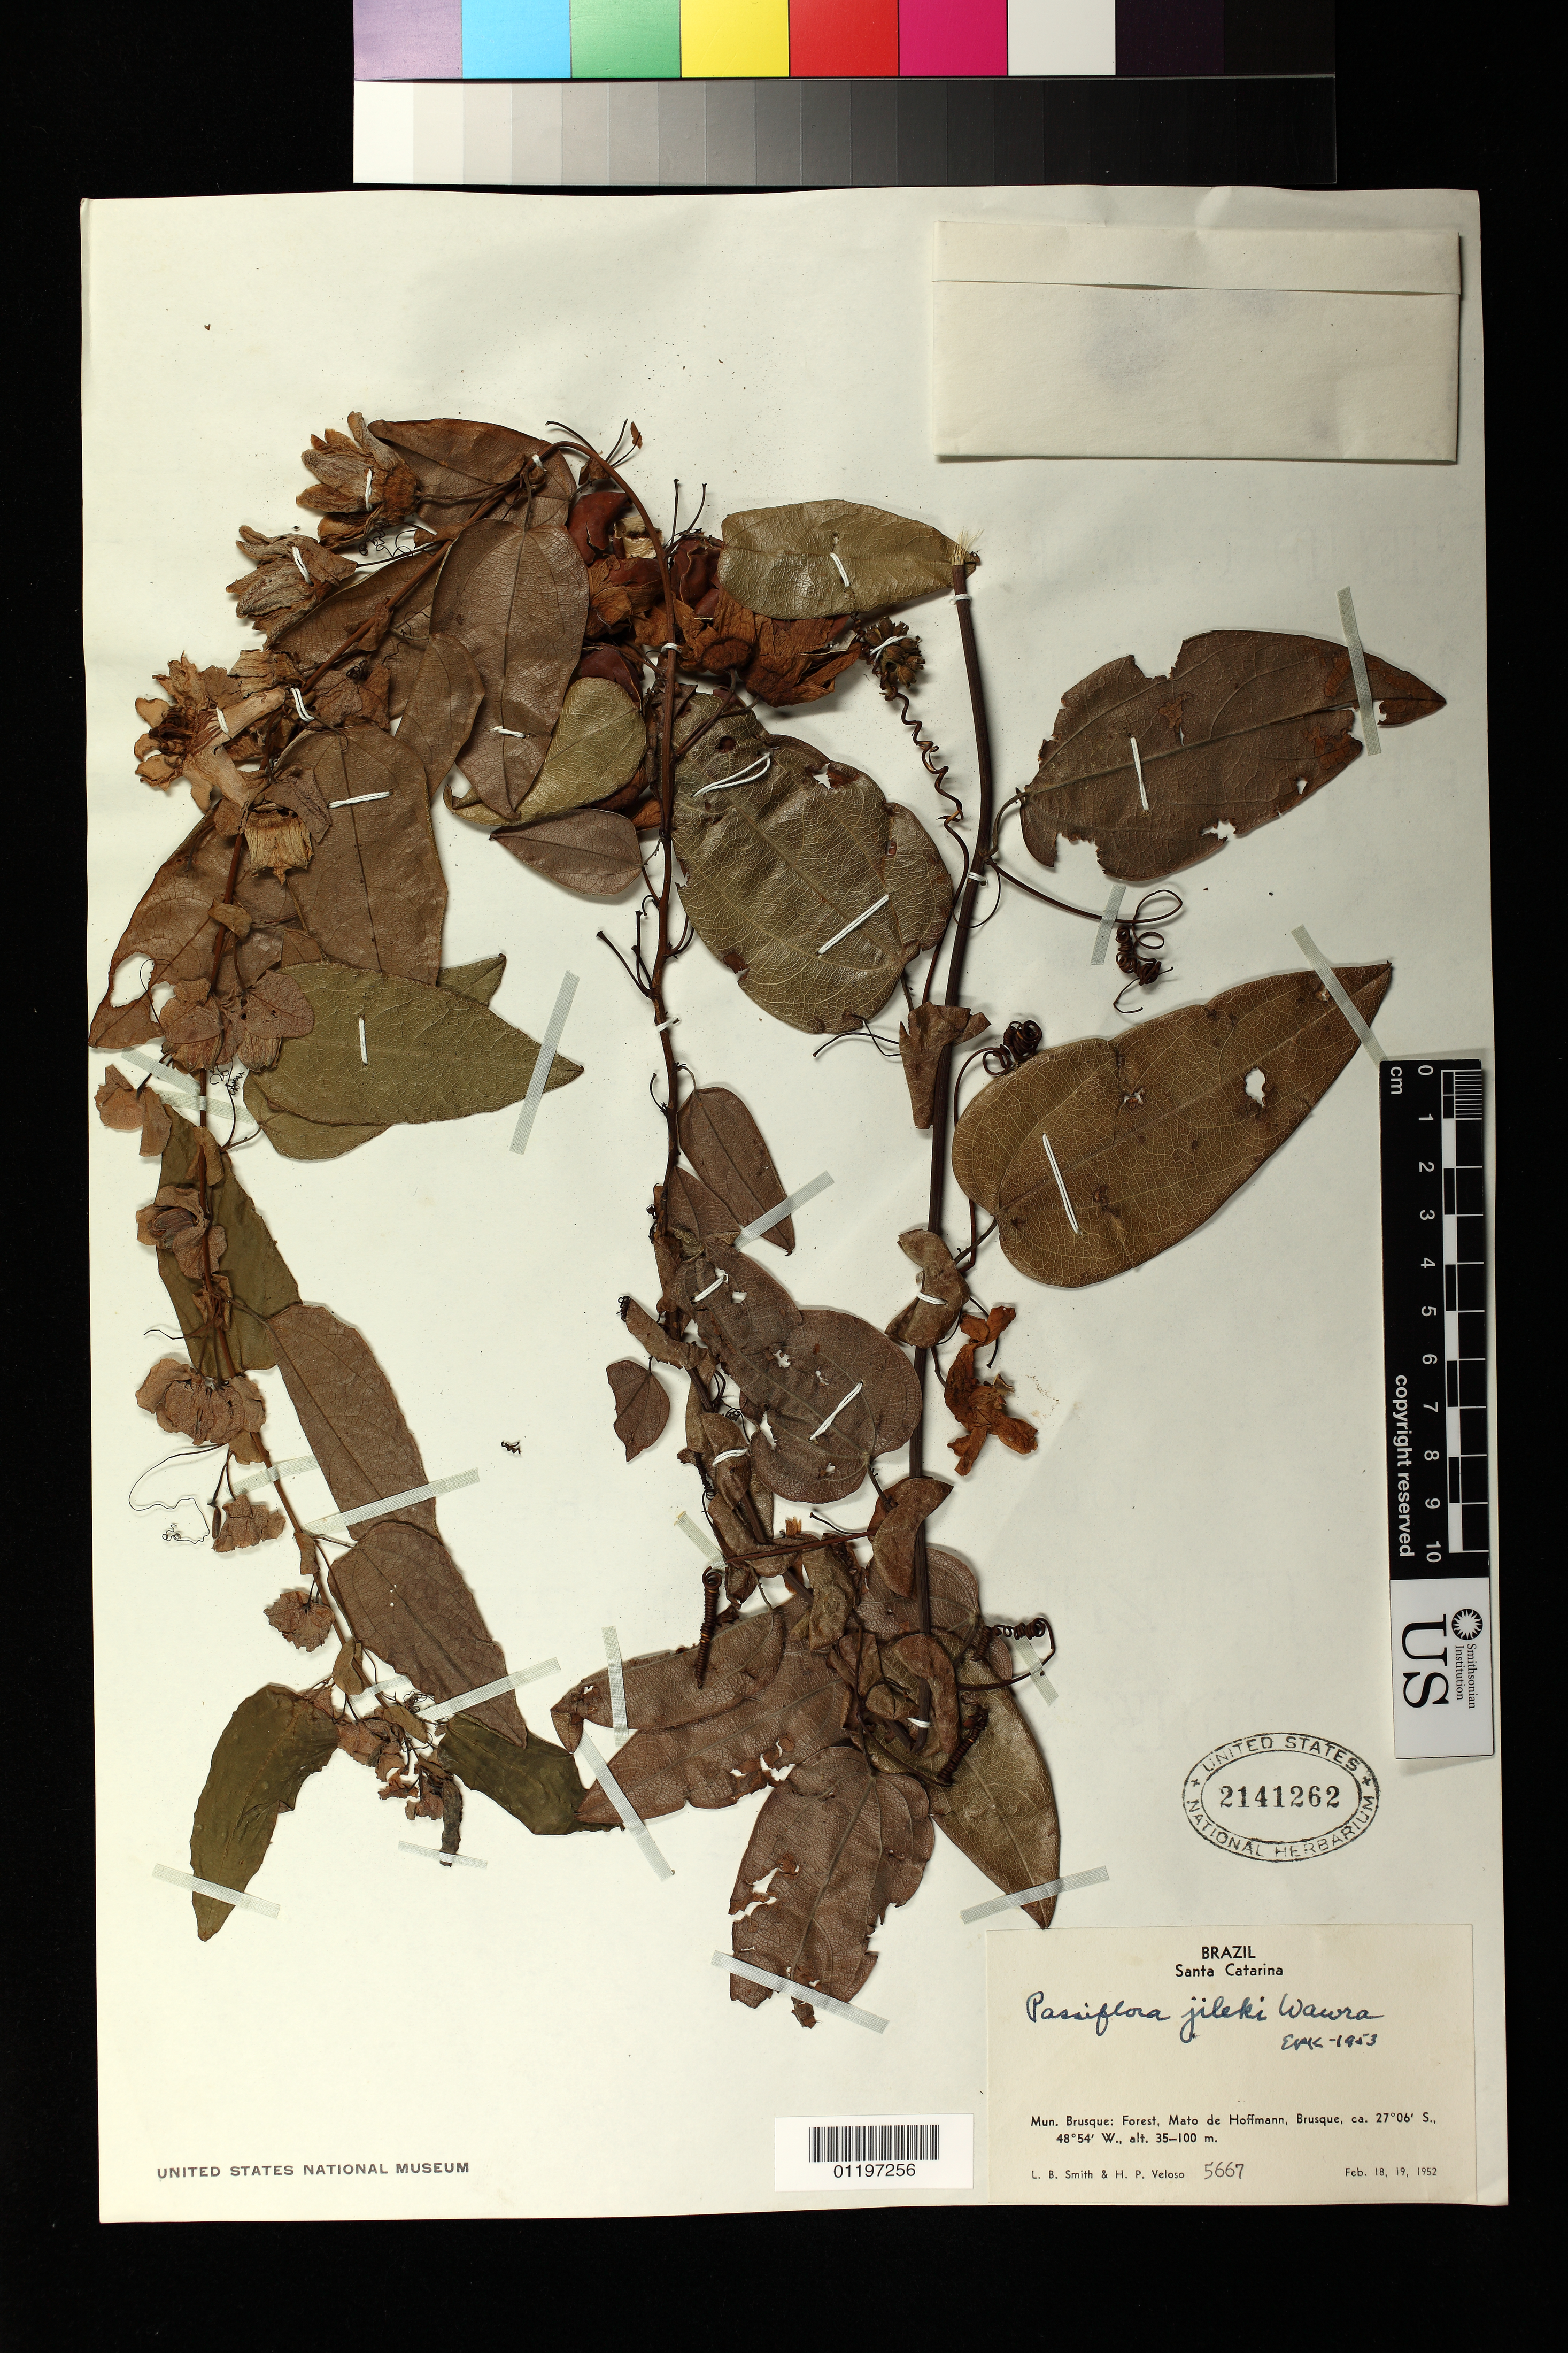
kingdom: Plantae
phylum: Tracheophyta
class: Magnoliopsida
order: Malpighiales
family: Passifloraceae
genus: Passiflora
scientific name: Passiflora jilekii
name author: Wawra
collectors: L. Smith & H. Veloso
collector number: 5667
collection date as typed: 18 Feb 1952 to 19 Feb 1952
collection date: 1952-02-18/1952-02-19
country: Brazil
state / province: Santa Catarina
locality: Mun. Brusque: Forest, Mato de Hoffmann, Brusque.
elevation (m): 35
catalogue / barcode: US 2141262